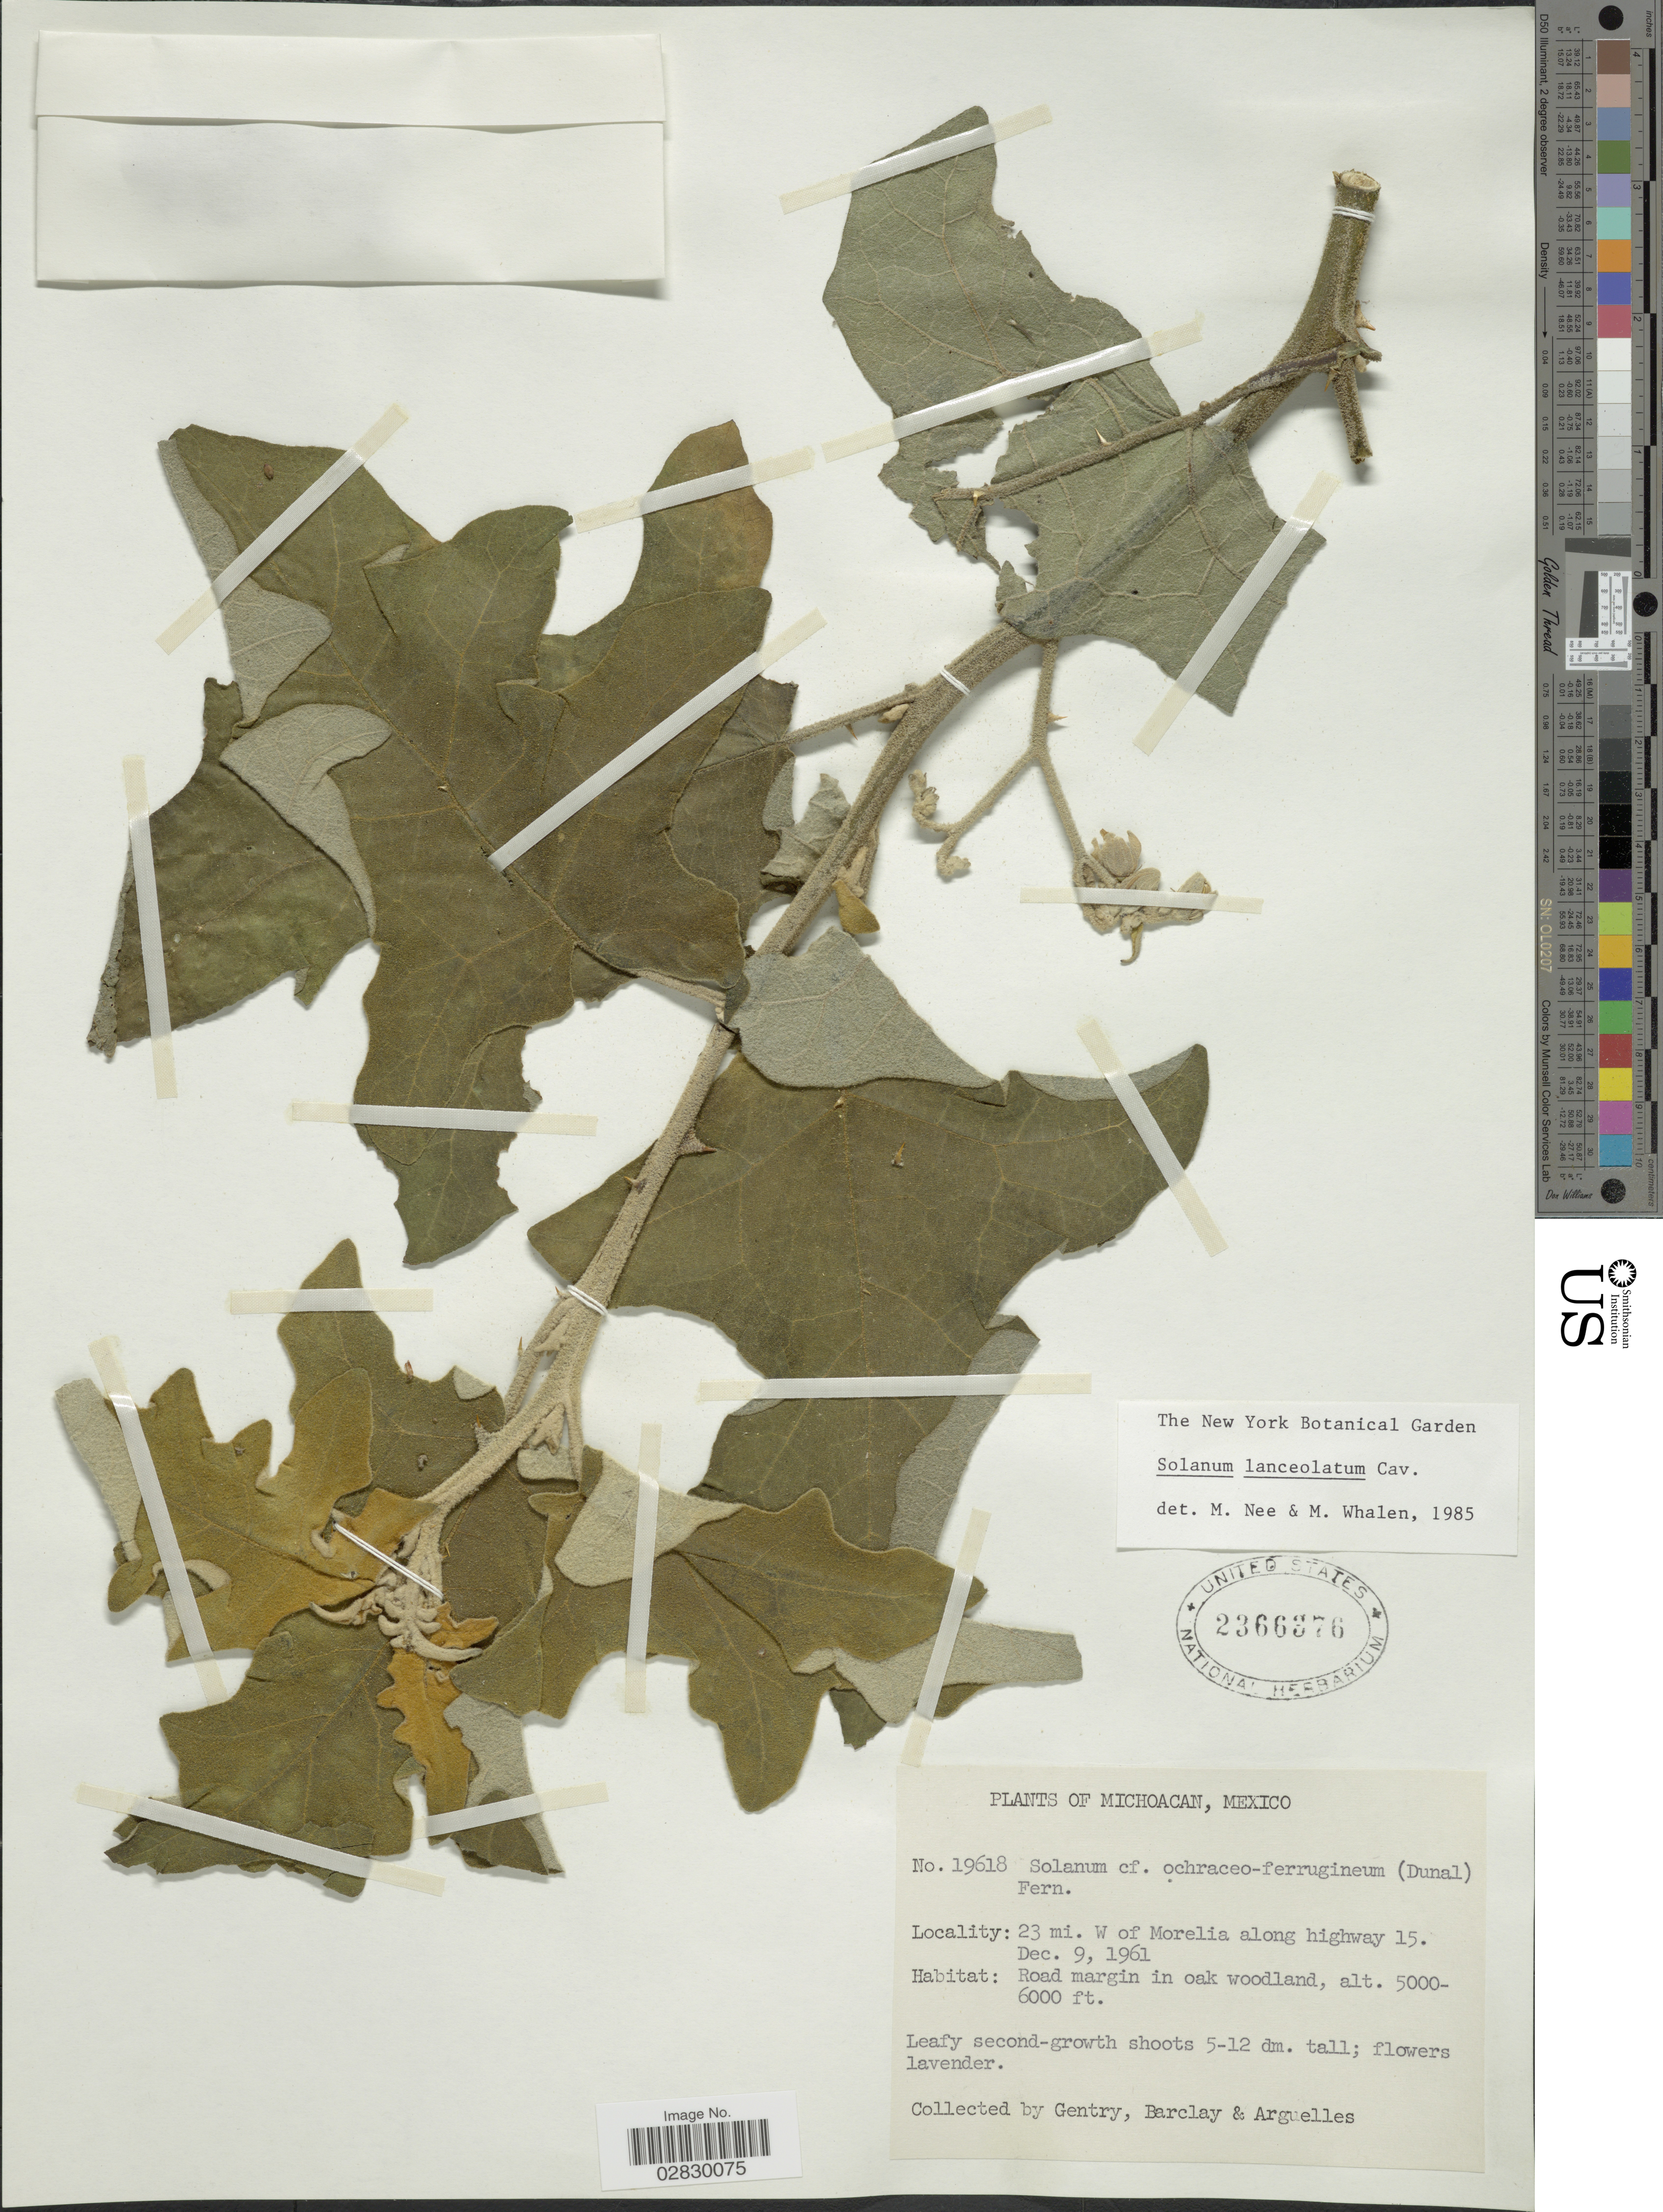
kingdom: Plantae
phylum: Tracheophyta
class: Magnoliopsida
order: Solanales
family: Solanaceae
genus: Solanum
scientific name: Solanum lanceolatum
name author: Cav.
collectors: Gentry, --, -- Barclay & Arguelles, --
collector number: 19618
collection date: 1961-12-09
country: Mexico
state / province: Michoacán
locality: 23 mi. W of Morelia along highway 15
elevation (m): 1524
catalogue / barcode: US 2366376